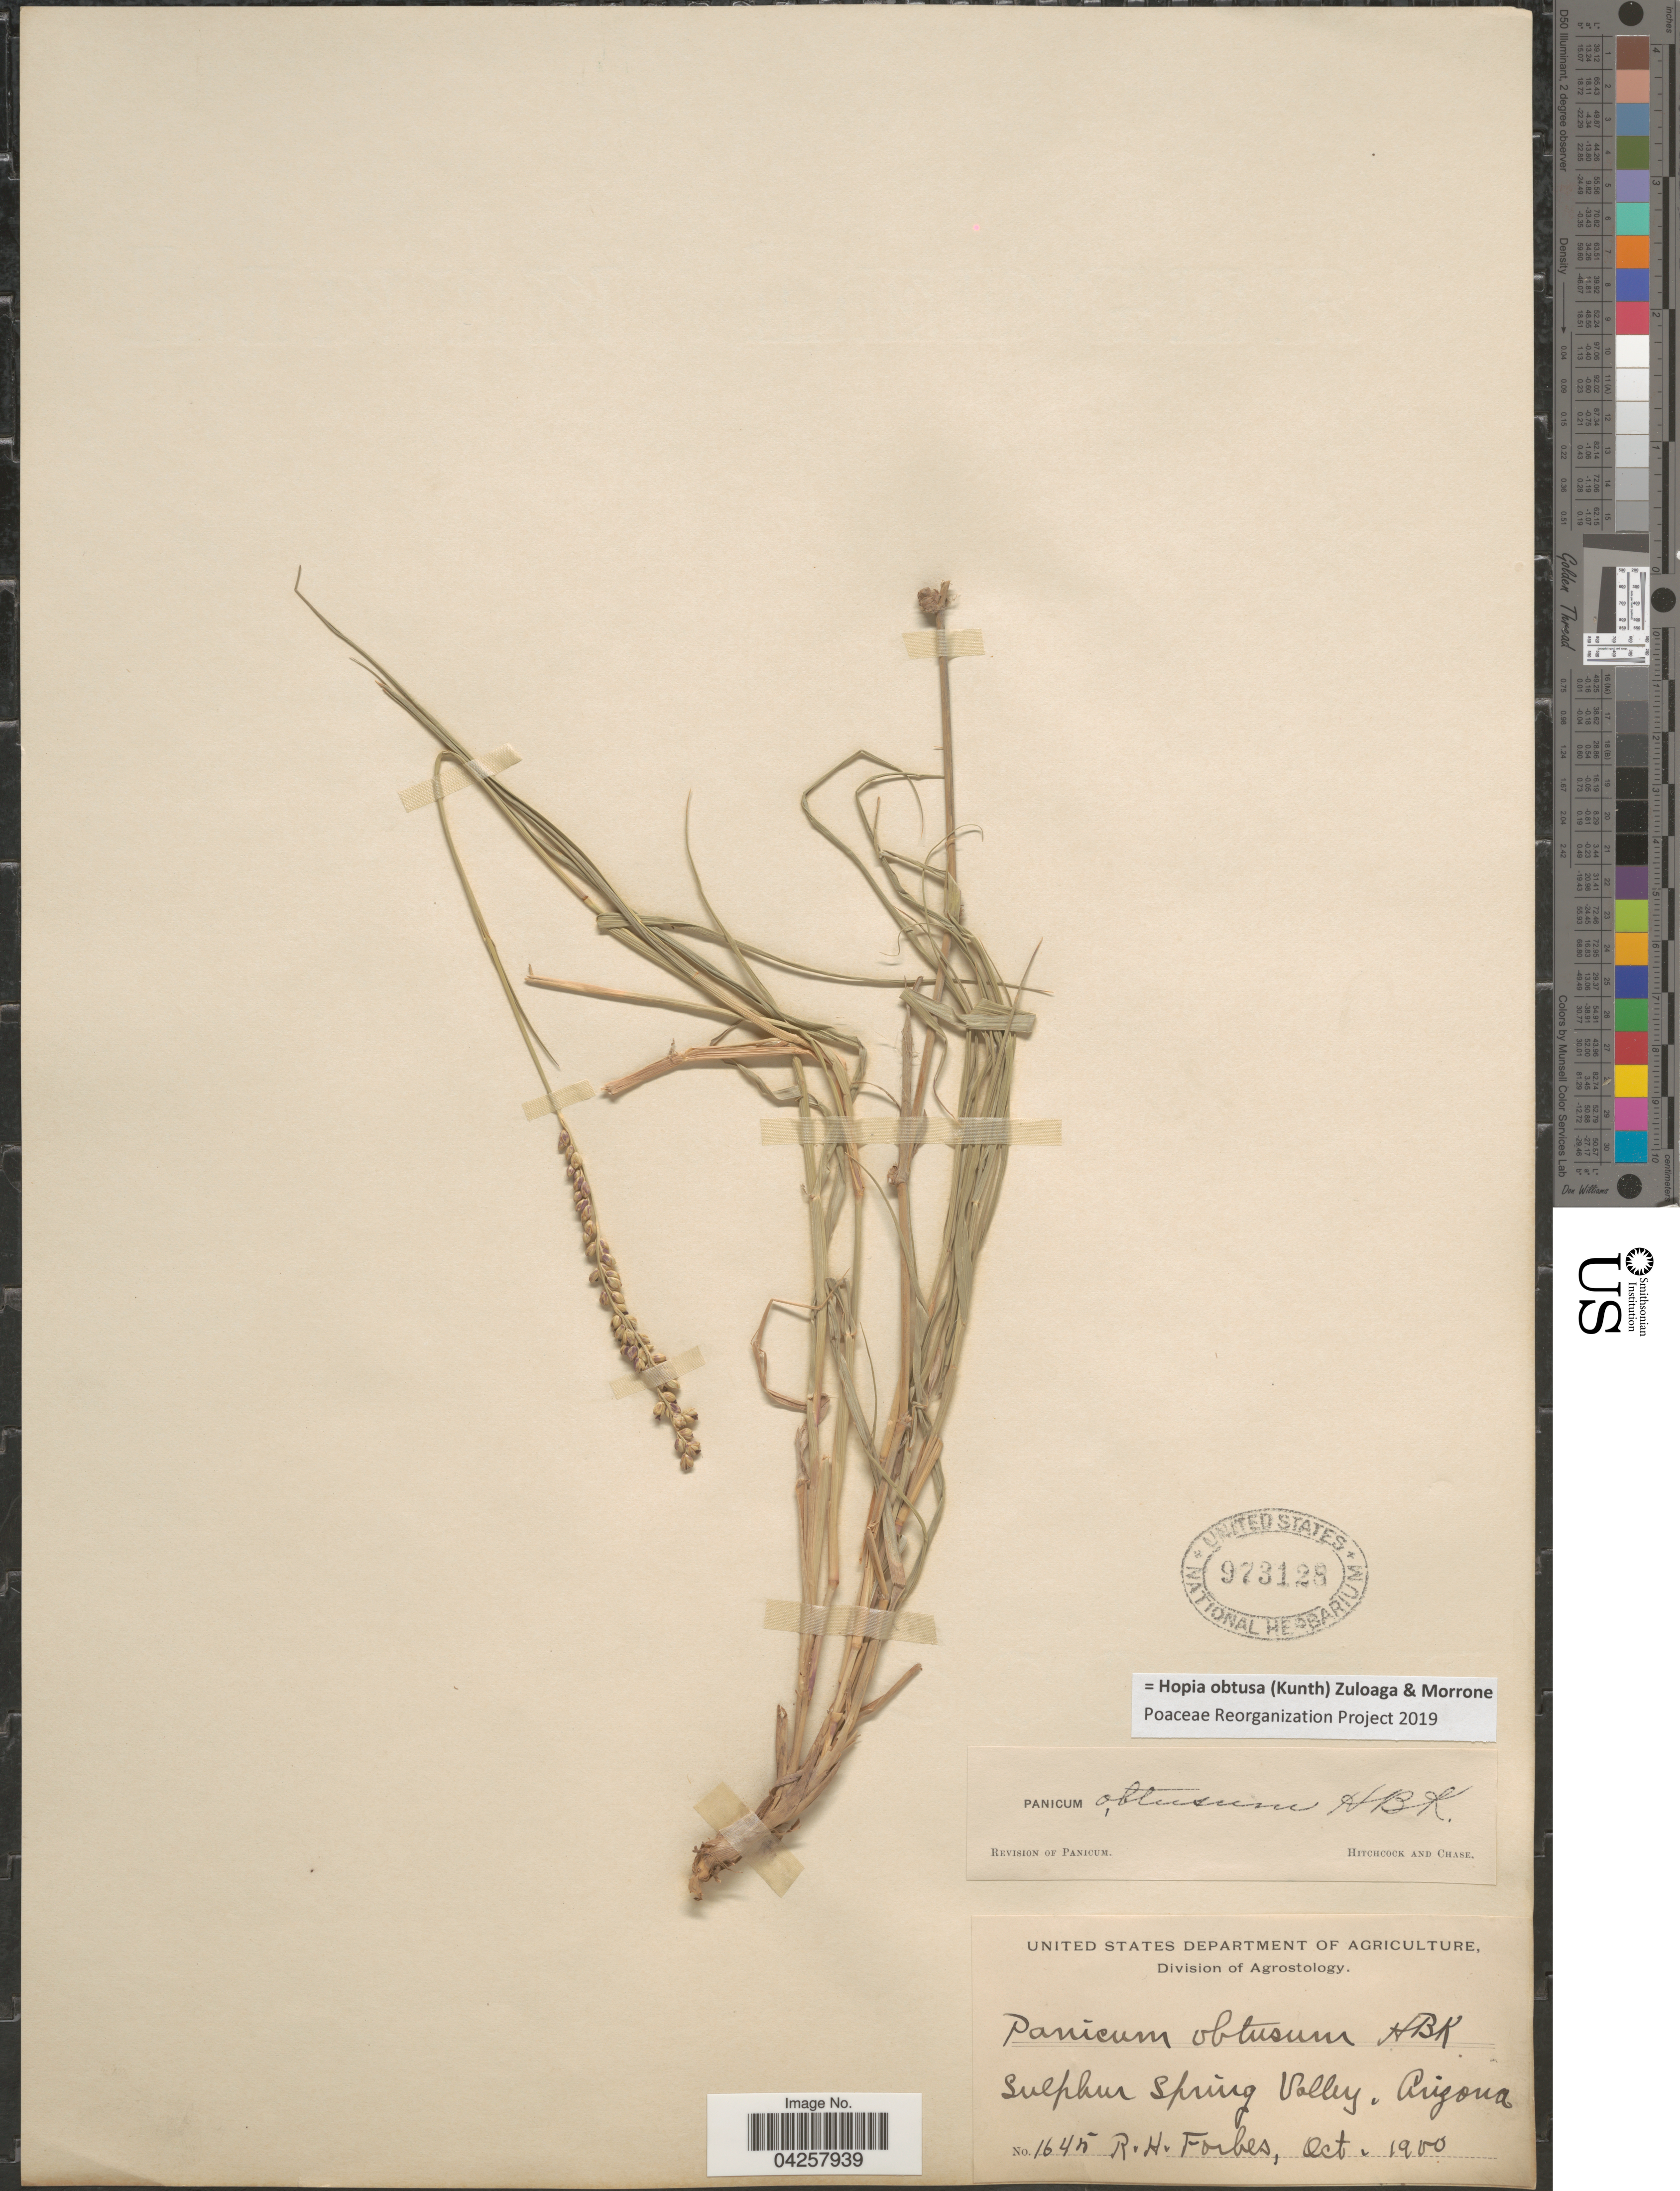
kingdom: Plantae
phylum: Tracheophyta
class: Liliopsida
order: Poales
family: Poaceae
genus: Hopia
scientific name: Hopia obtusa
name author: (Kunth) Zuloaga & Morrone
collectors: R. Forbes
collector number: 1645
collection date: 1900-10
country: United States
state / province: Arizona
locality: Sulphur Spring Valley.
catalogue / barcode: US 973128